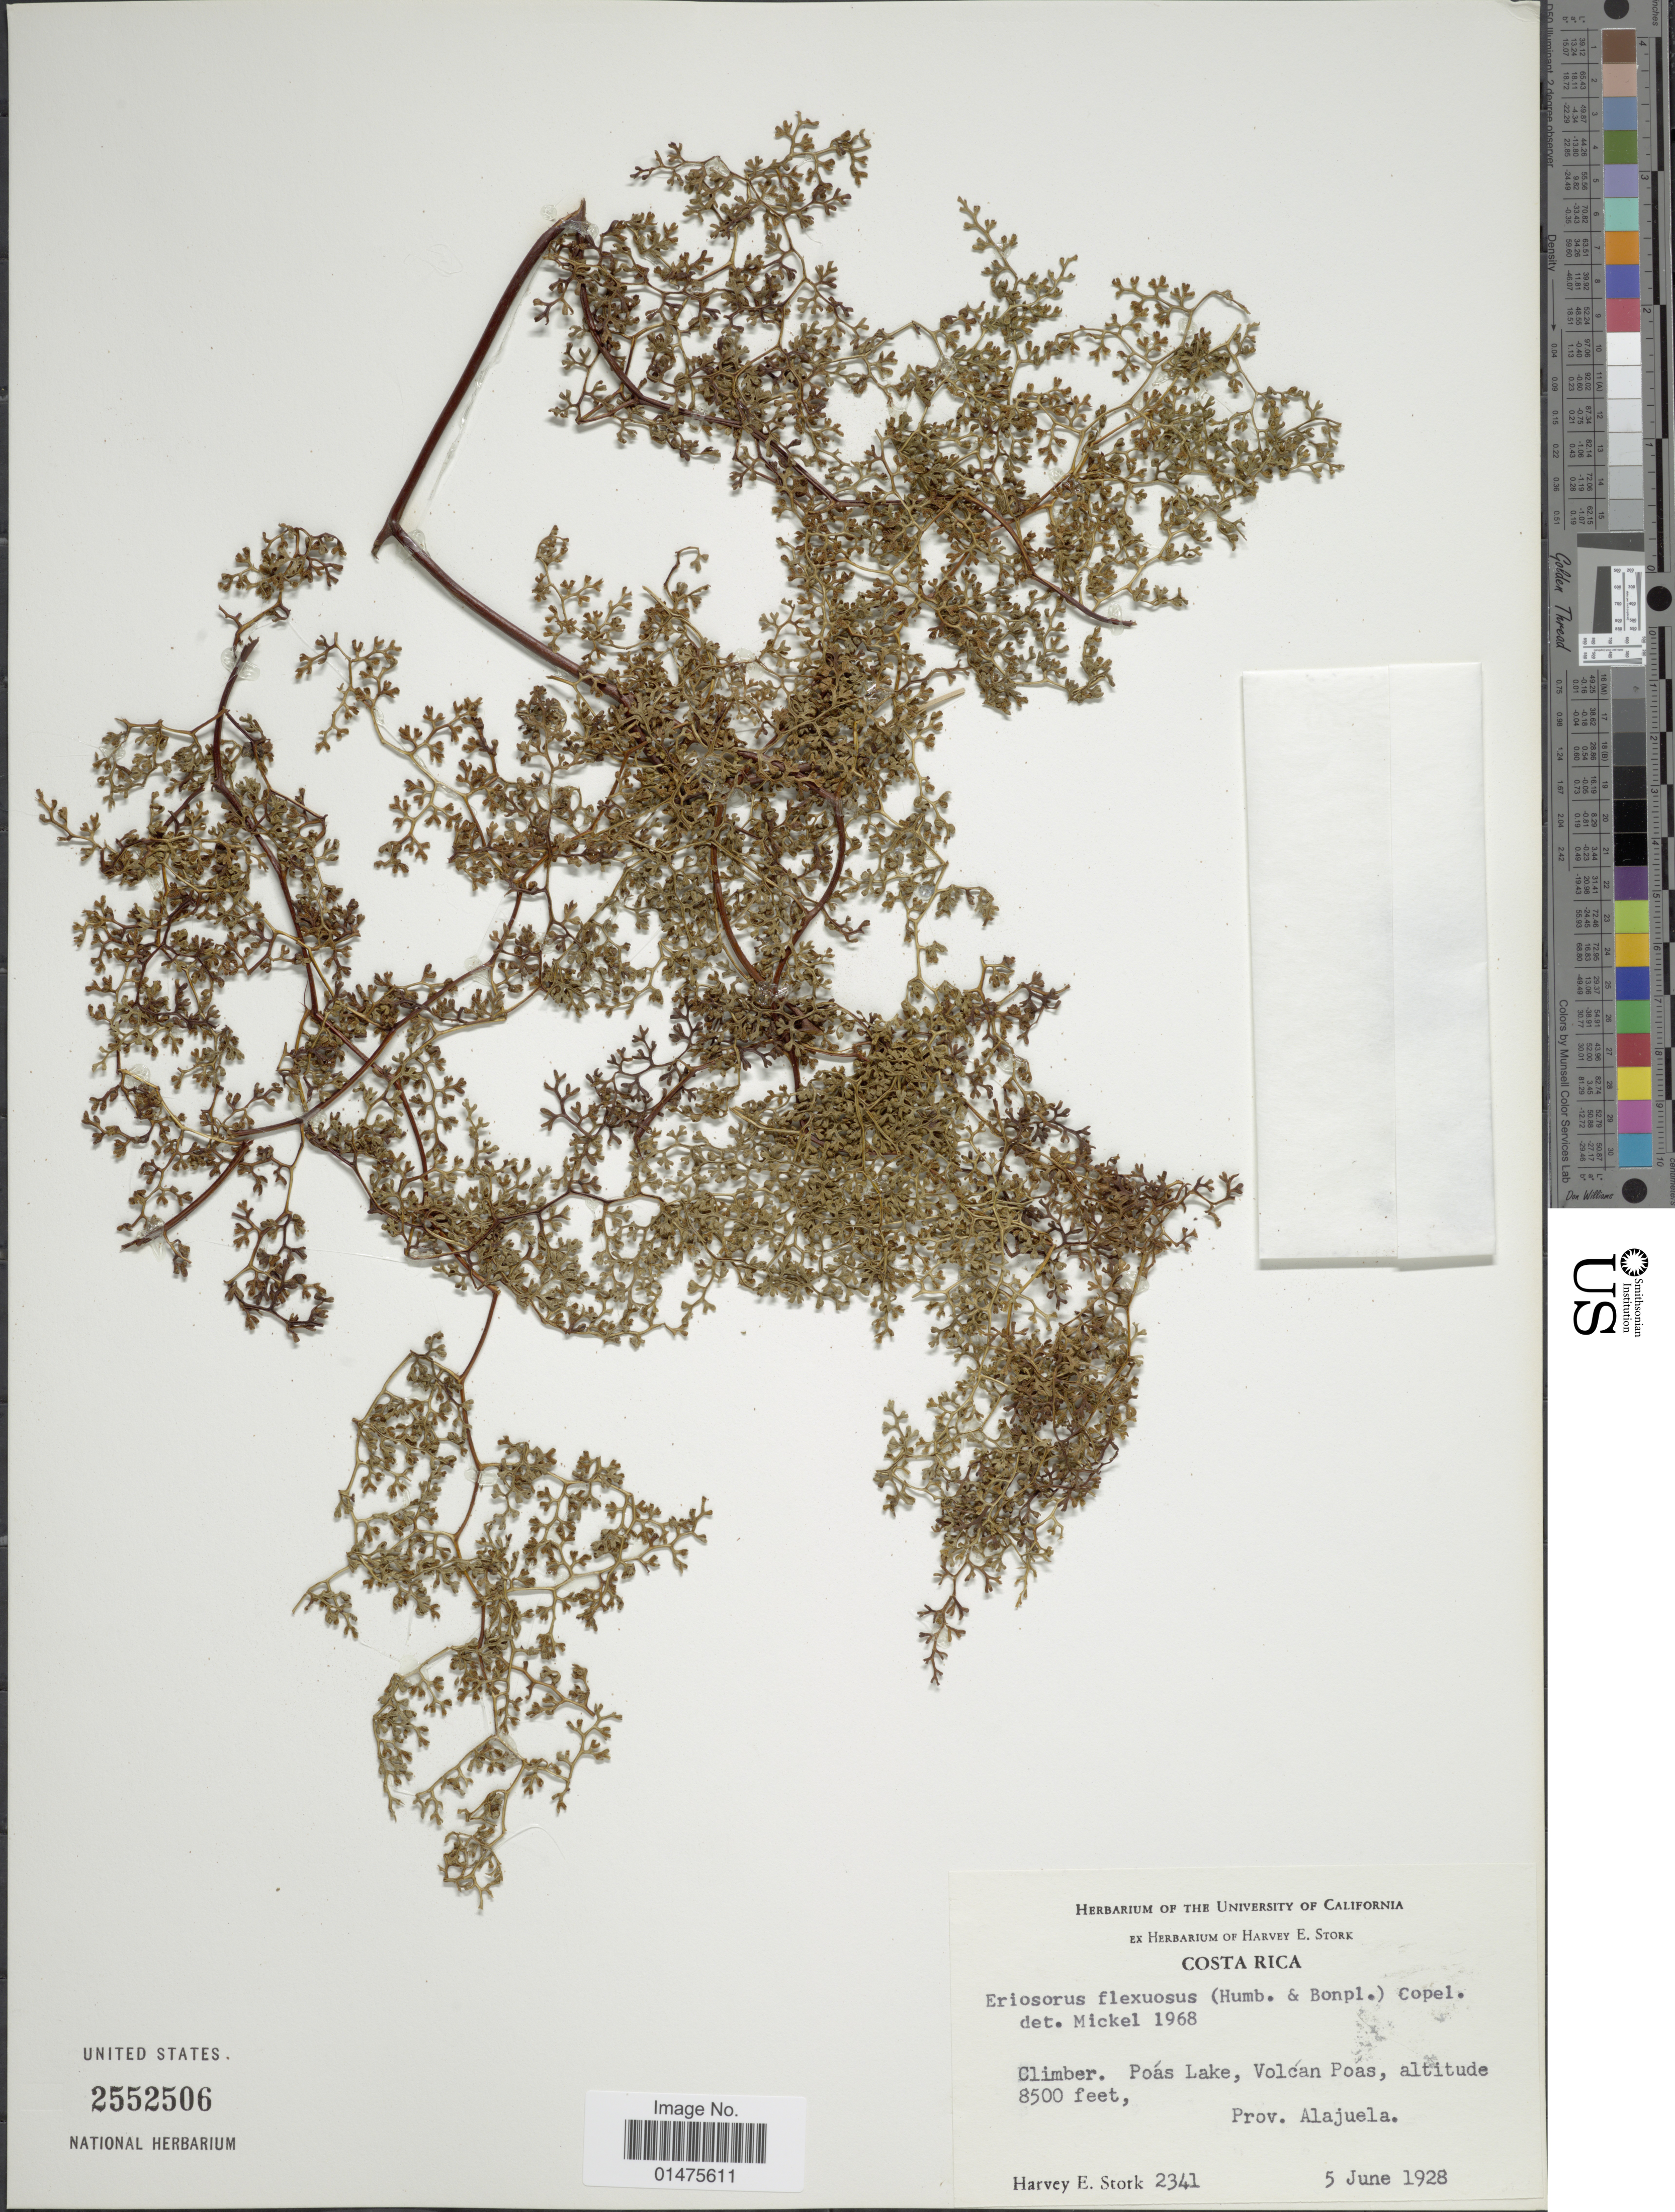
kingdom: Plantae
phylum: Tracheophyta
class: Polypodiopsida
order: Polypodiales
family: Pteridaceae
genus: Jamesonia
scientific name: Jamesonia flexuosa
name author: (Humb. & Bonpl.) Christenh.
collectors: H. E. Stork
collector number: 2341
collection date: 1928-06-05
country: Costa Rica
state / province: Alajuela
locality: Poas Lake, Volcán Poas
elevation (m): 2591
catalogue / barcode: US 2552506